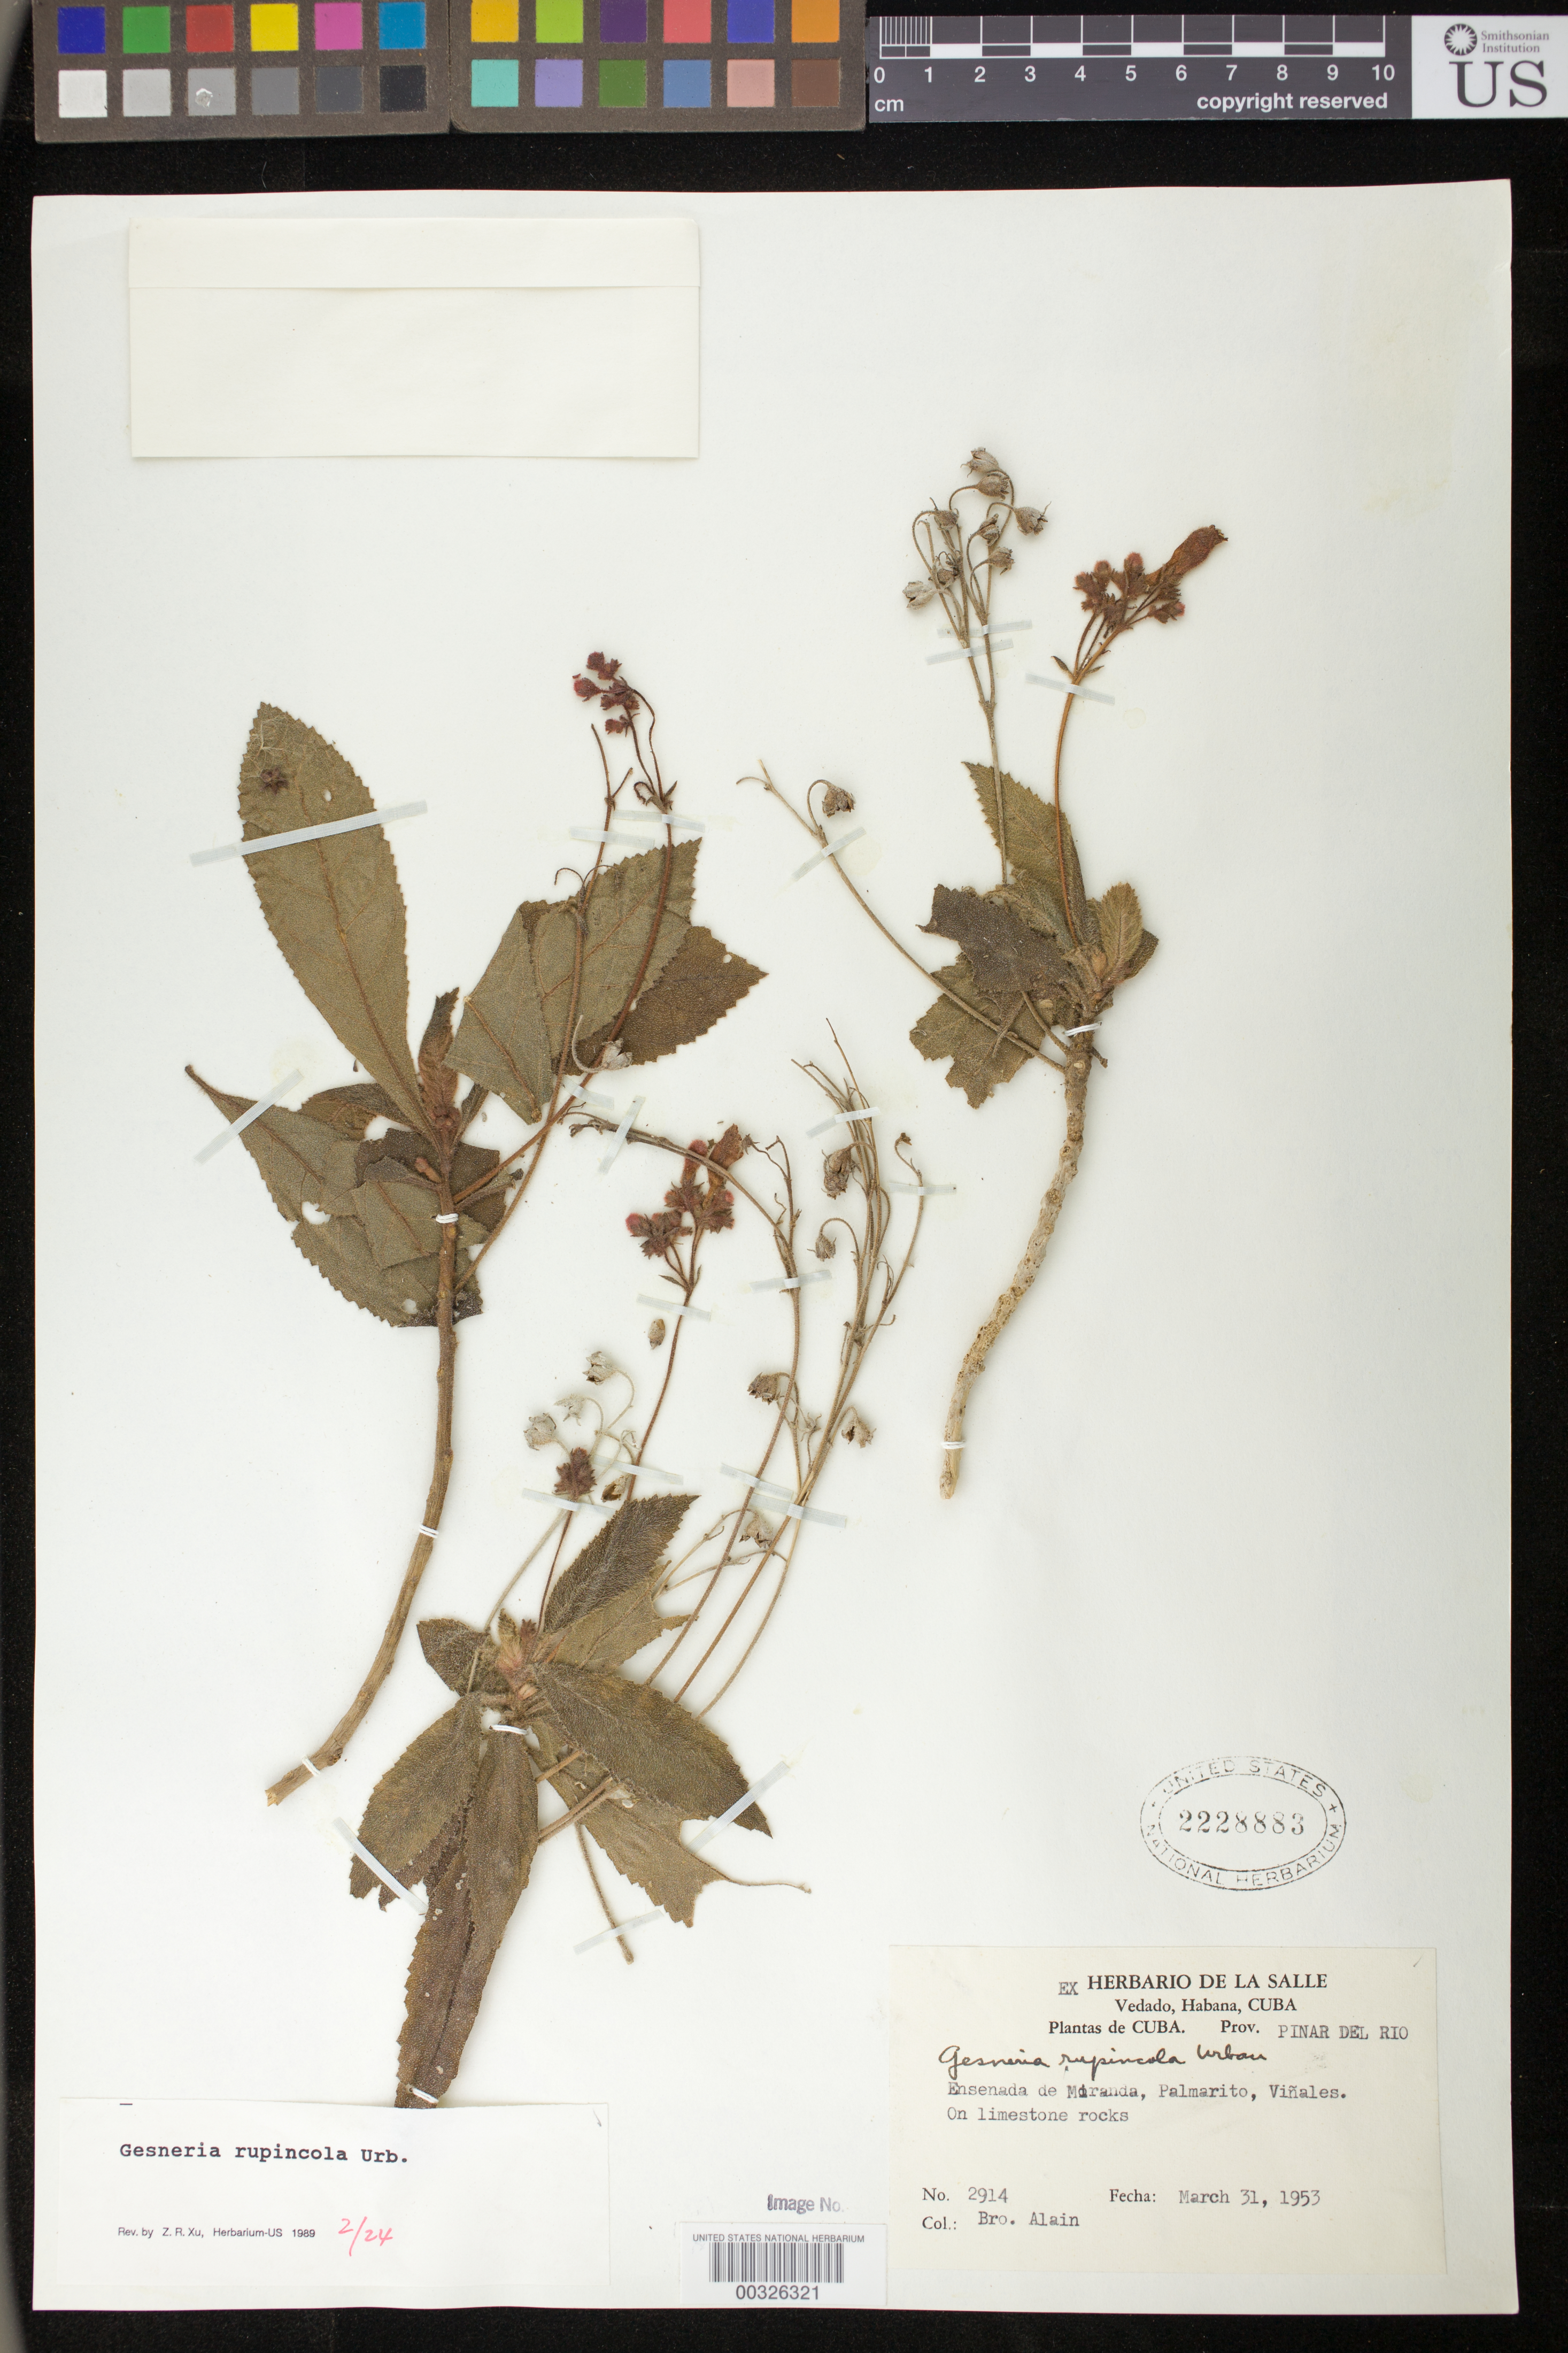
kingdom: Plantae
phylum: Tracheophyta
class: Magnoliopsida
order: Lamiales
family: Gesneriaceae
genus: Gesneria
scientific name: Gesneria rupincola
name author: Urb.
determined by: Skog, Laurence E.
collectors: A. H. Liogier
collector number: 2914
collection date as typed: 31 Mar 1953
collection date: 1953-03-31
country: Cuba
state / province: Pinar del Rio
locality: Ensenada de Miranda, Palmarito, Viñales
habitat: On limestone rocks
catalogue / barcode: US 2228883